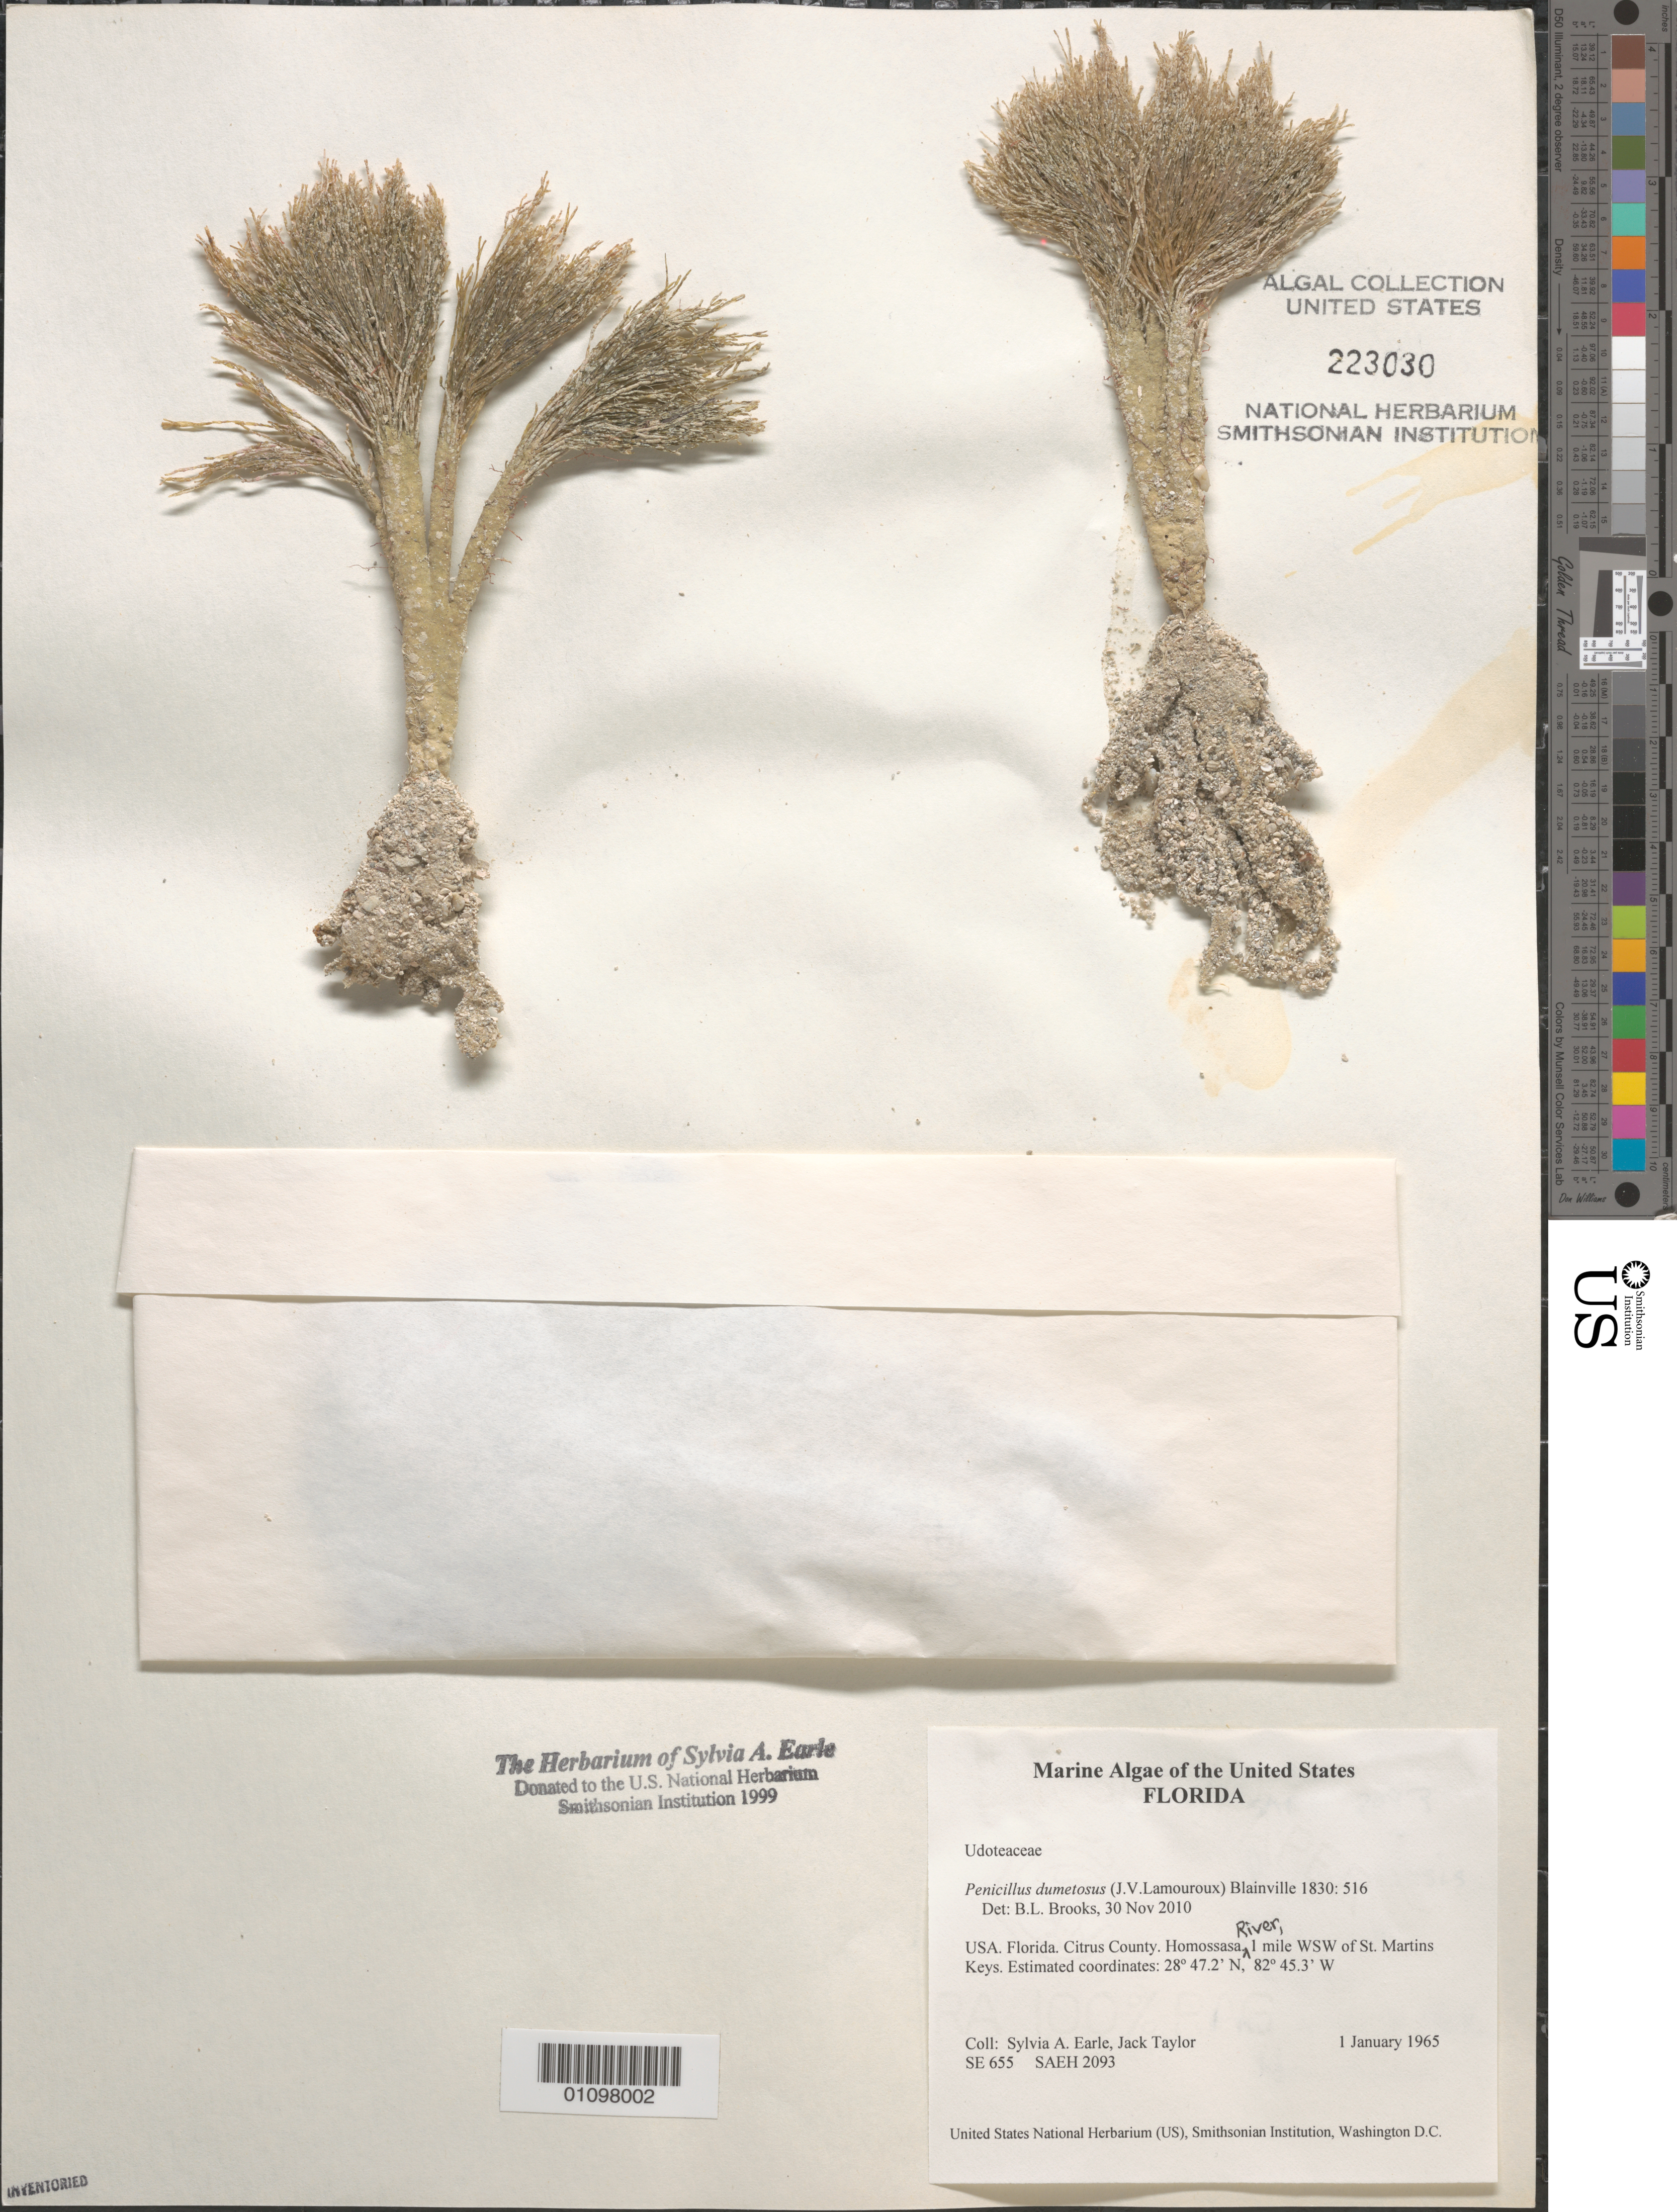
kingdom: Plantae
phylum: Chlorophyta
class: Ulvophyceae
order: Bryopsidales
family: Udoteaceae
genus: Penicillus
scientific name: Penicillus dumetosus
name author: (J.V.Lamouroux) Blainville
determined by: Brooks, B. L., (BOT), Smithsonian Institution - National Museum of Natural History (UNITED STATES)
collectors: S. A. Earle & J. L. Taylor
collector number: SE 655 & SAEH 2093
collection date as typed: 01 Jan 1965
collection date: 1965-01-01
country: United States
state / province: Florida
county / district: Citrus County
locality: Off Homosassa River mouth, 1 mile west southwest of St. Martins Keys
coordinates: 28 47.2'N, 82 45.3'W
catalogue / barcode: US 223030